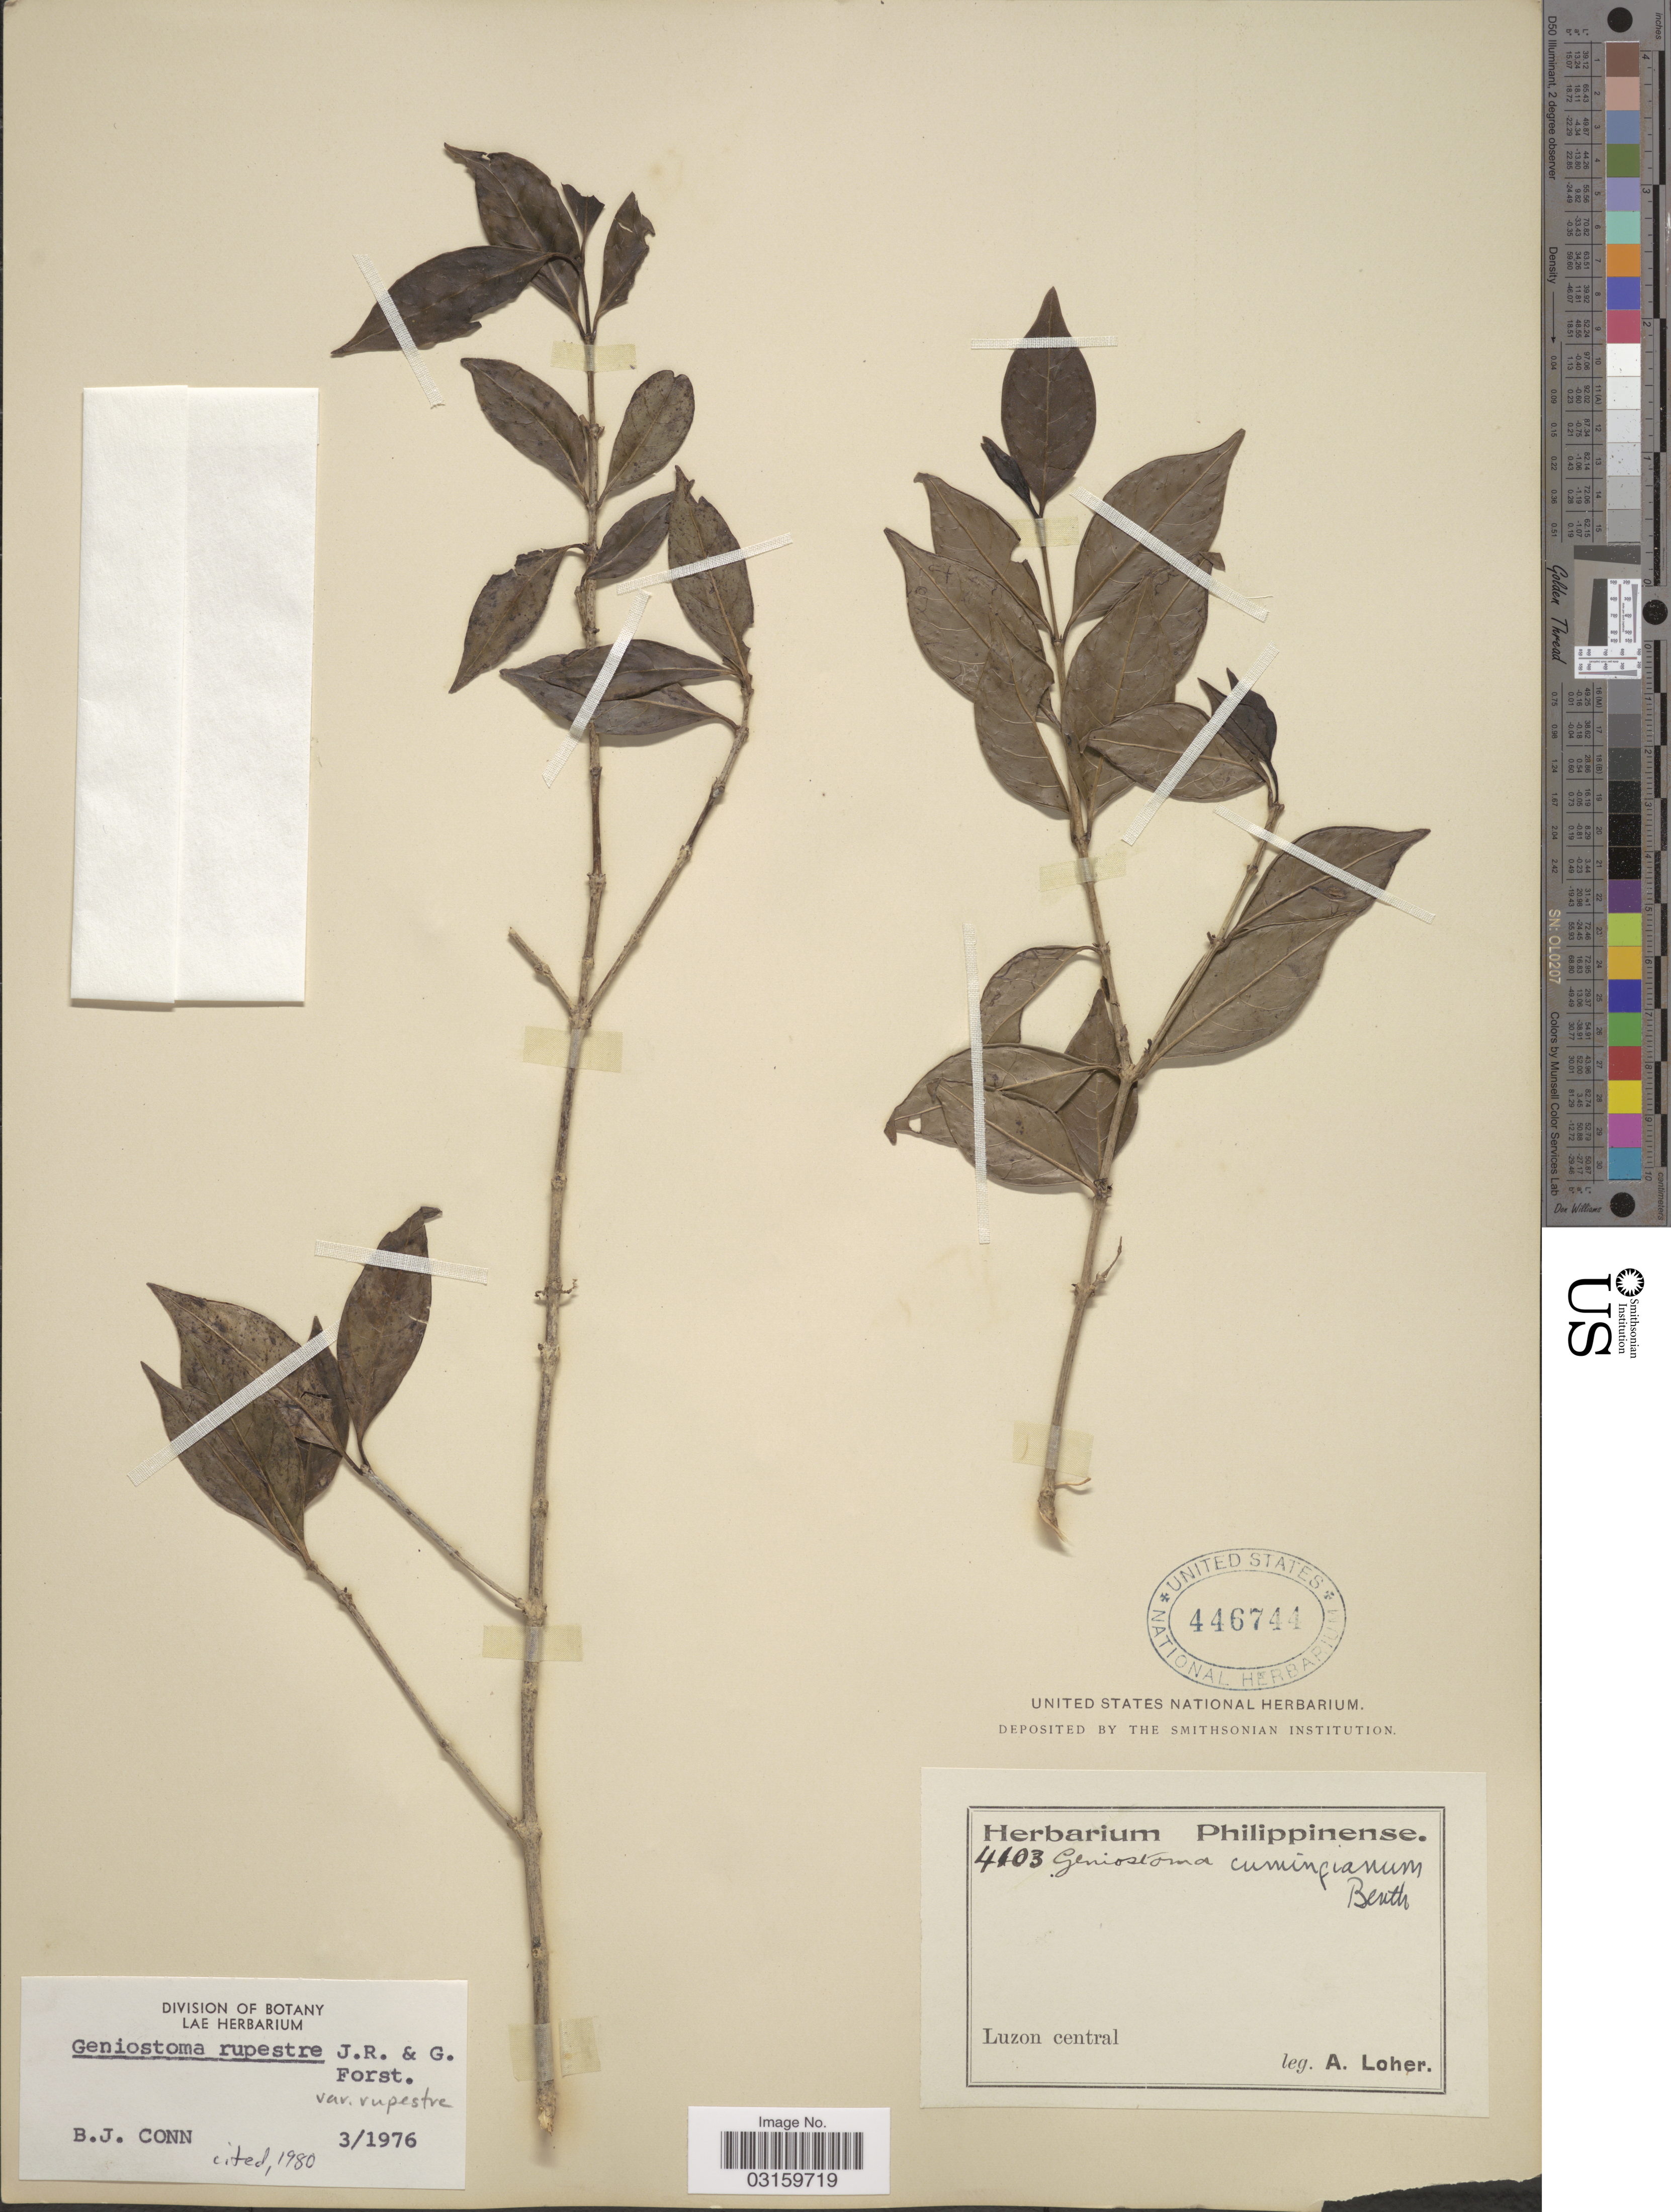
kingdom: Plantae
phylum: Tracheophyta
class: Magnoliopsida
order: Gentianales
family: Loganiaceae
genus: Geniostoma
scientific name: Geniostoma rupestre var. rupestre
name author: J.R. Forst. & G. Forst.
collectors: A. Loher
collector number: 4103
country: Philippines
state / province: Central Luzon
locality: Luzon central.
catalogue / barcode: US 446744